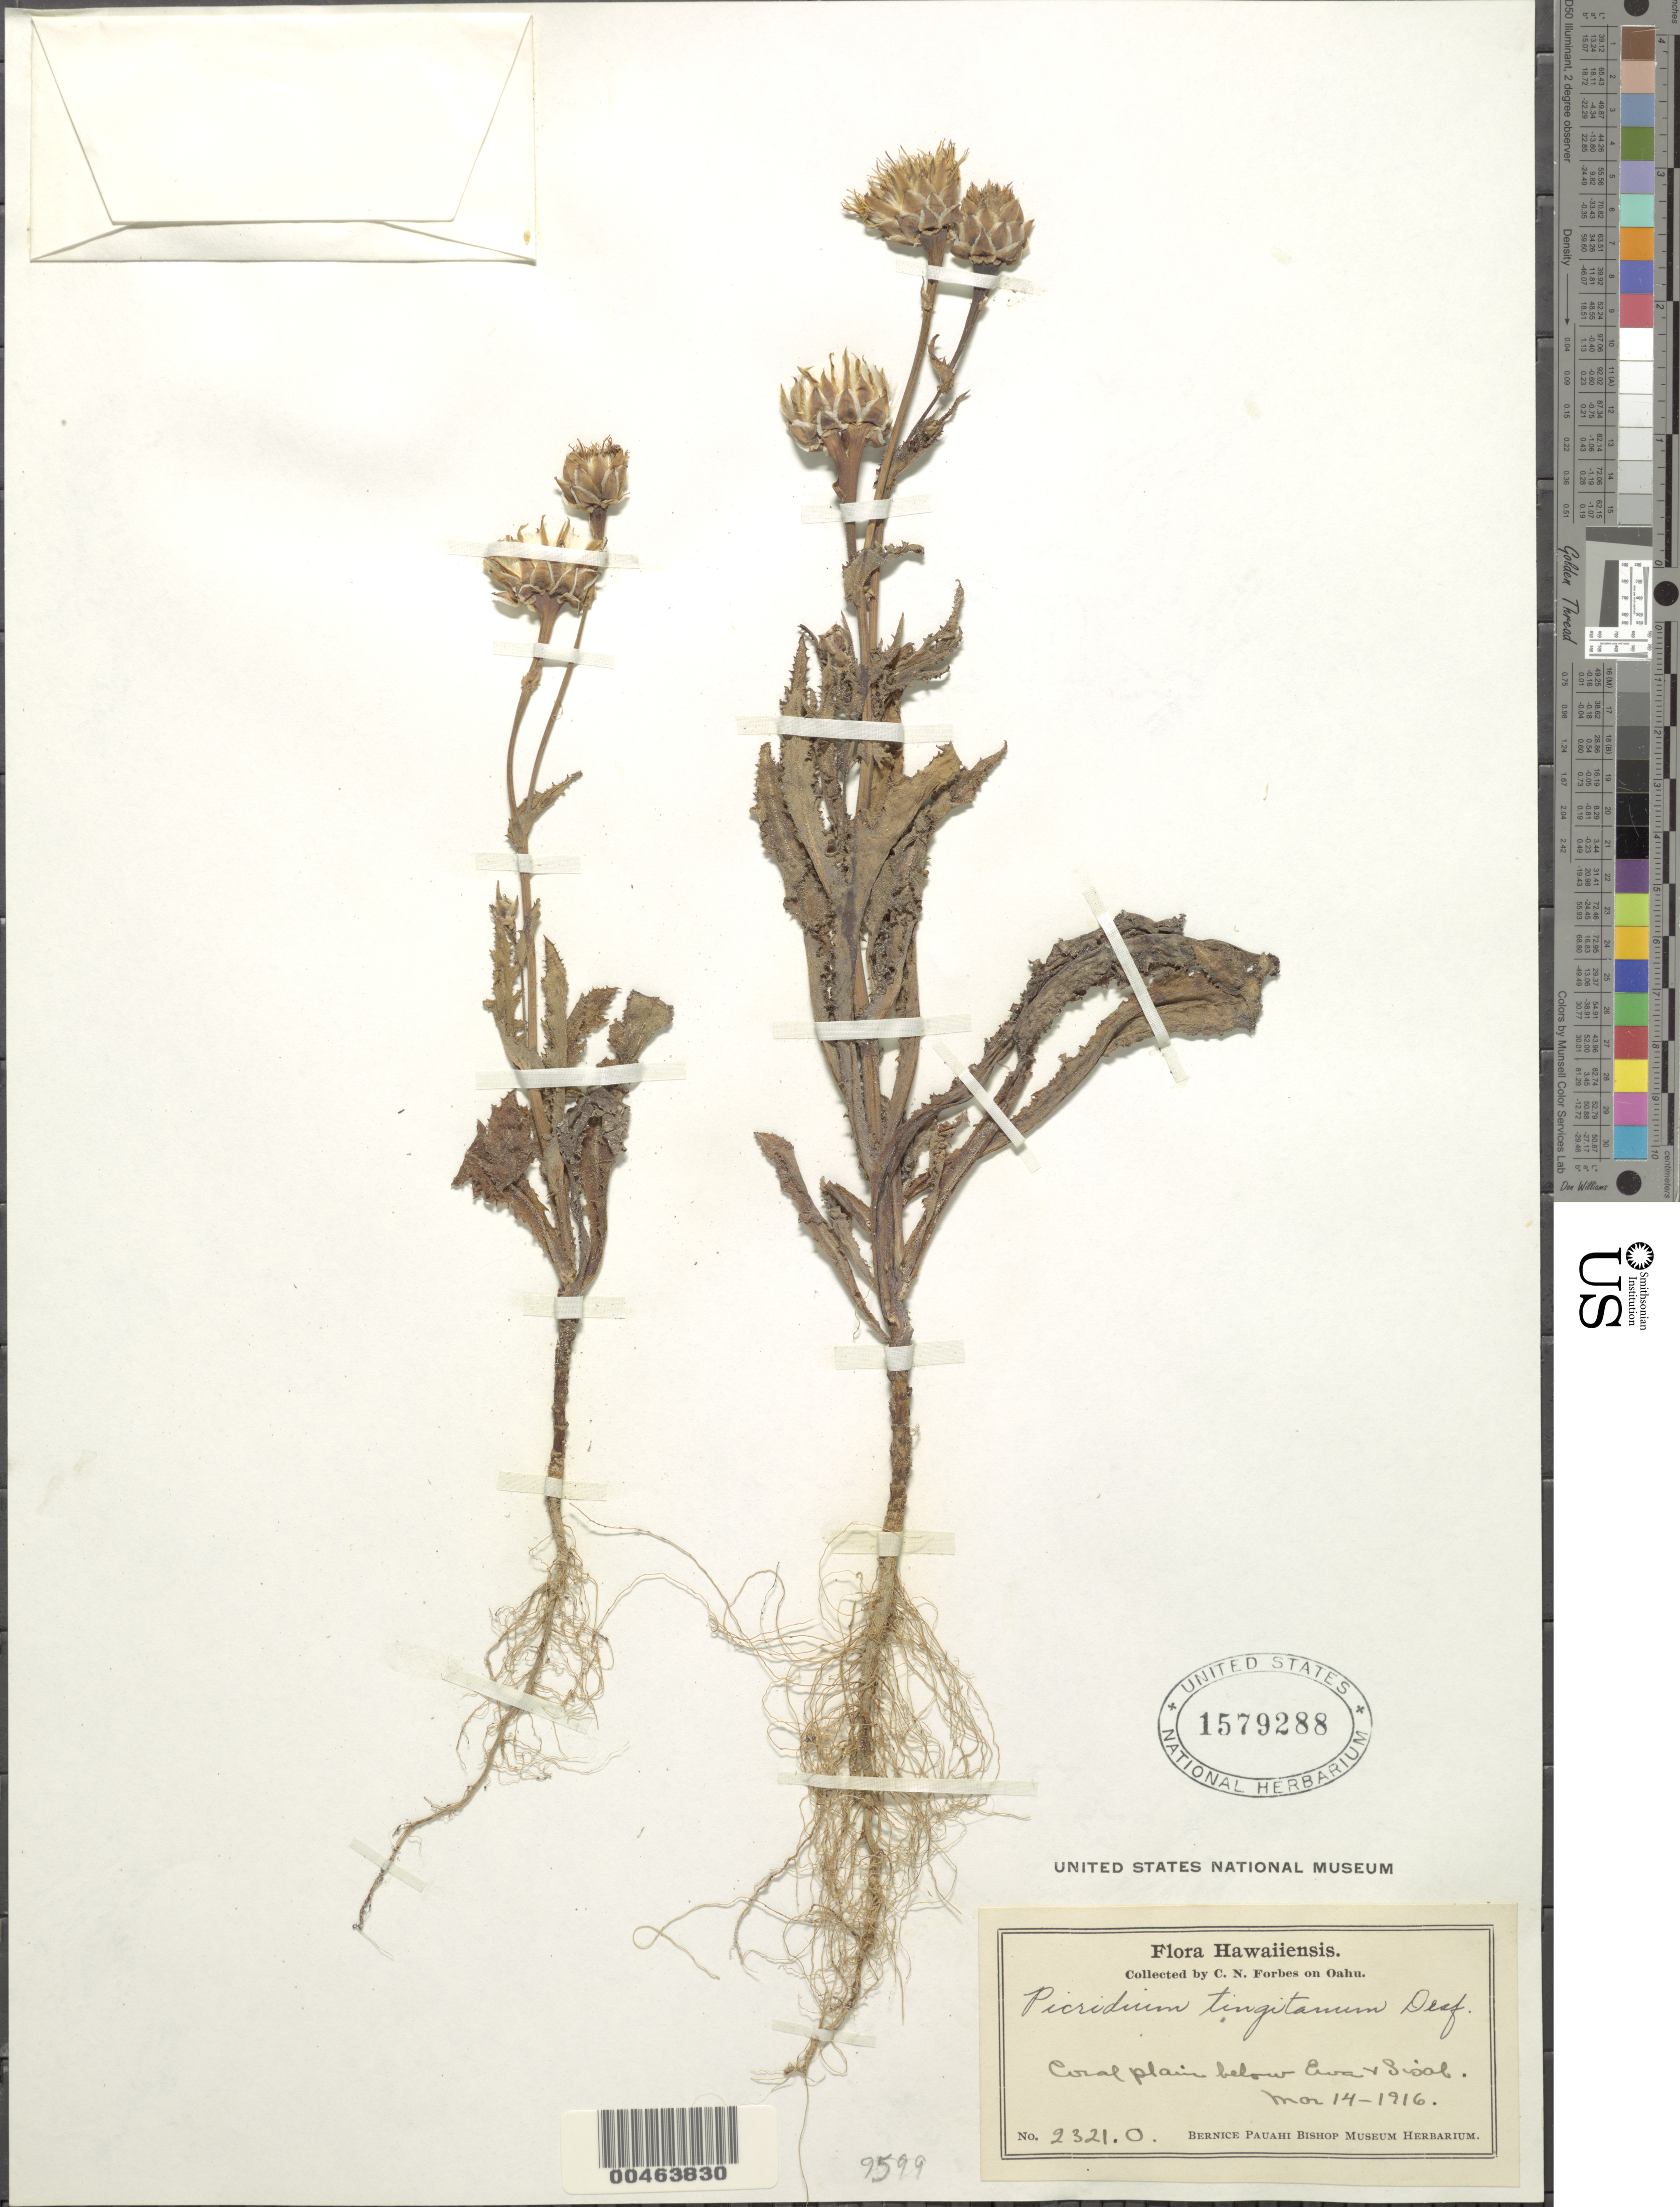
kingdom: Plantae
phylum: Tracheophyta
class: Magnoliopsida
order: Asterales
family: Asteraceae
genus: Reichardia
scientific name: Reichardia tingitana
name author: (L.) Roth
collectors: C. N. Forbes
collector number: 2321.O.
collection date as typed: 14 Mar 1916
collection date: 1916-03-14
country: United States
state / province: Hawaii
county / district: Honolulu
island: Oahu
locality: Coral plain below Ewa and Sisal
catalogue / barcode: US 1579288